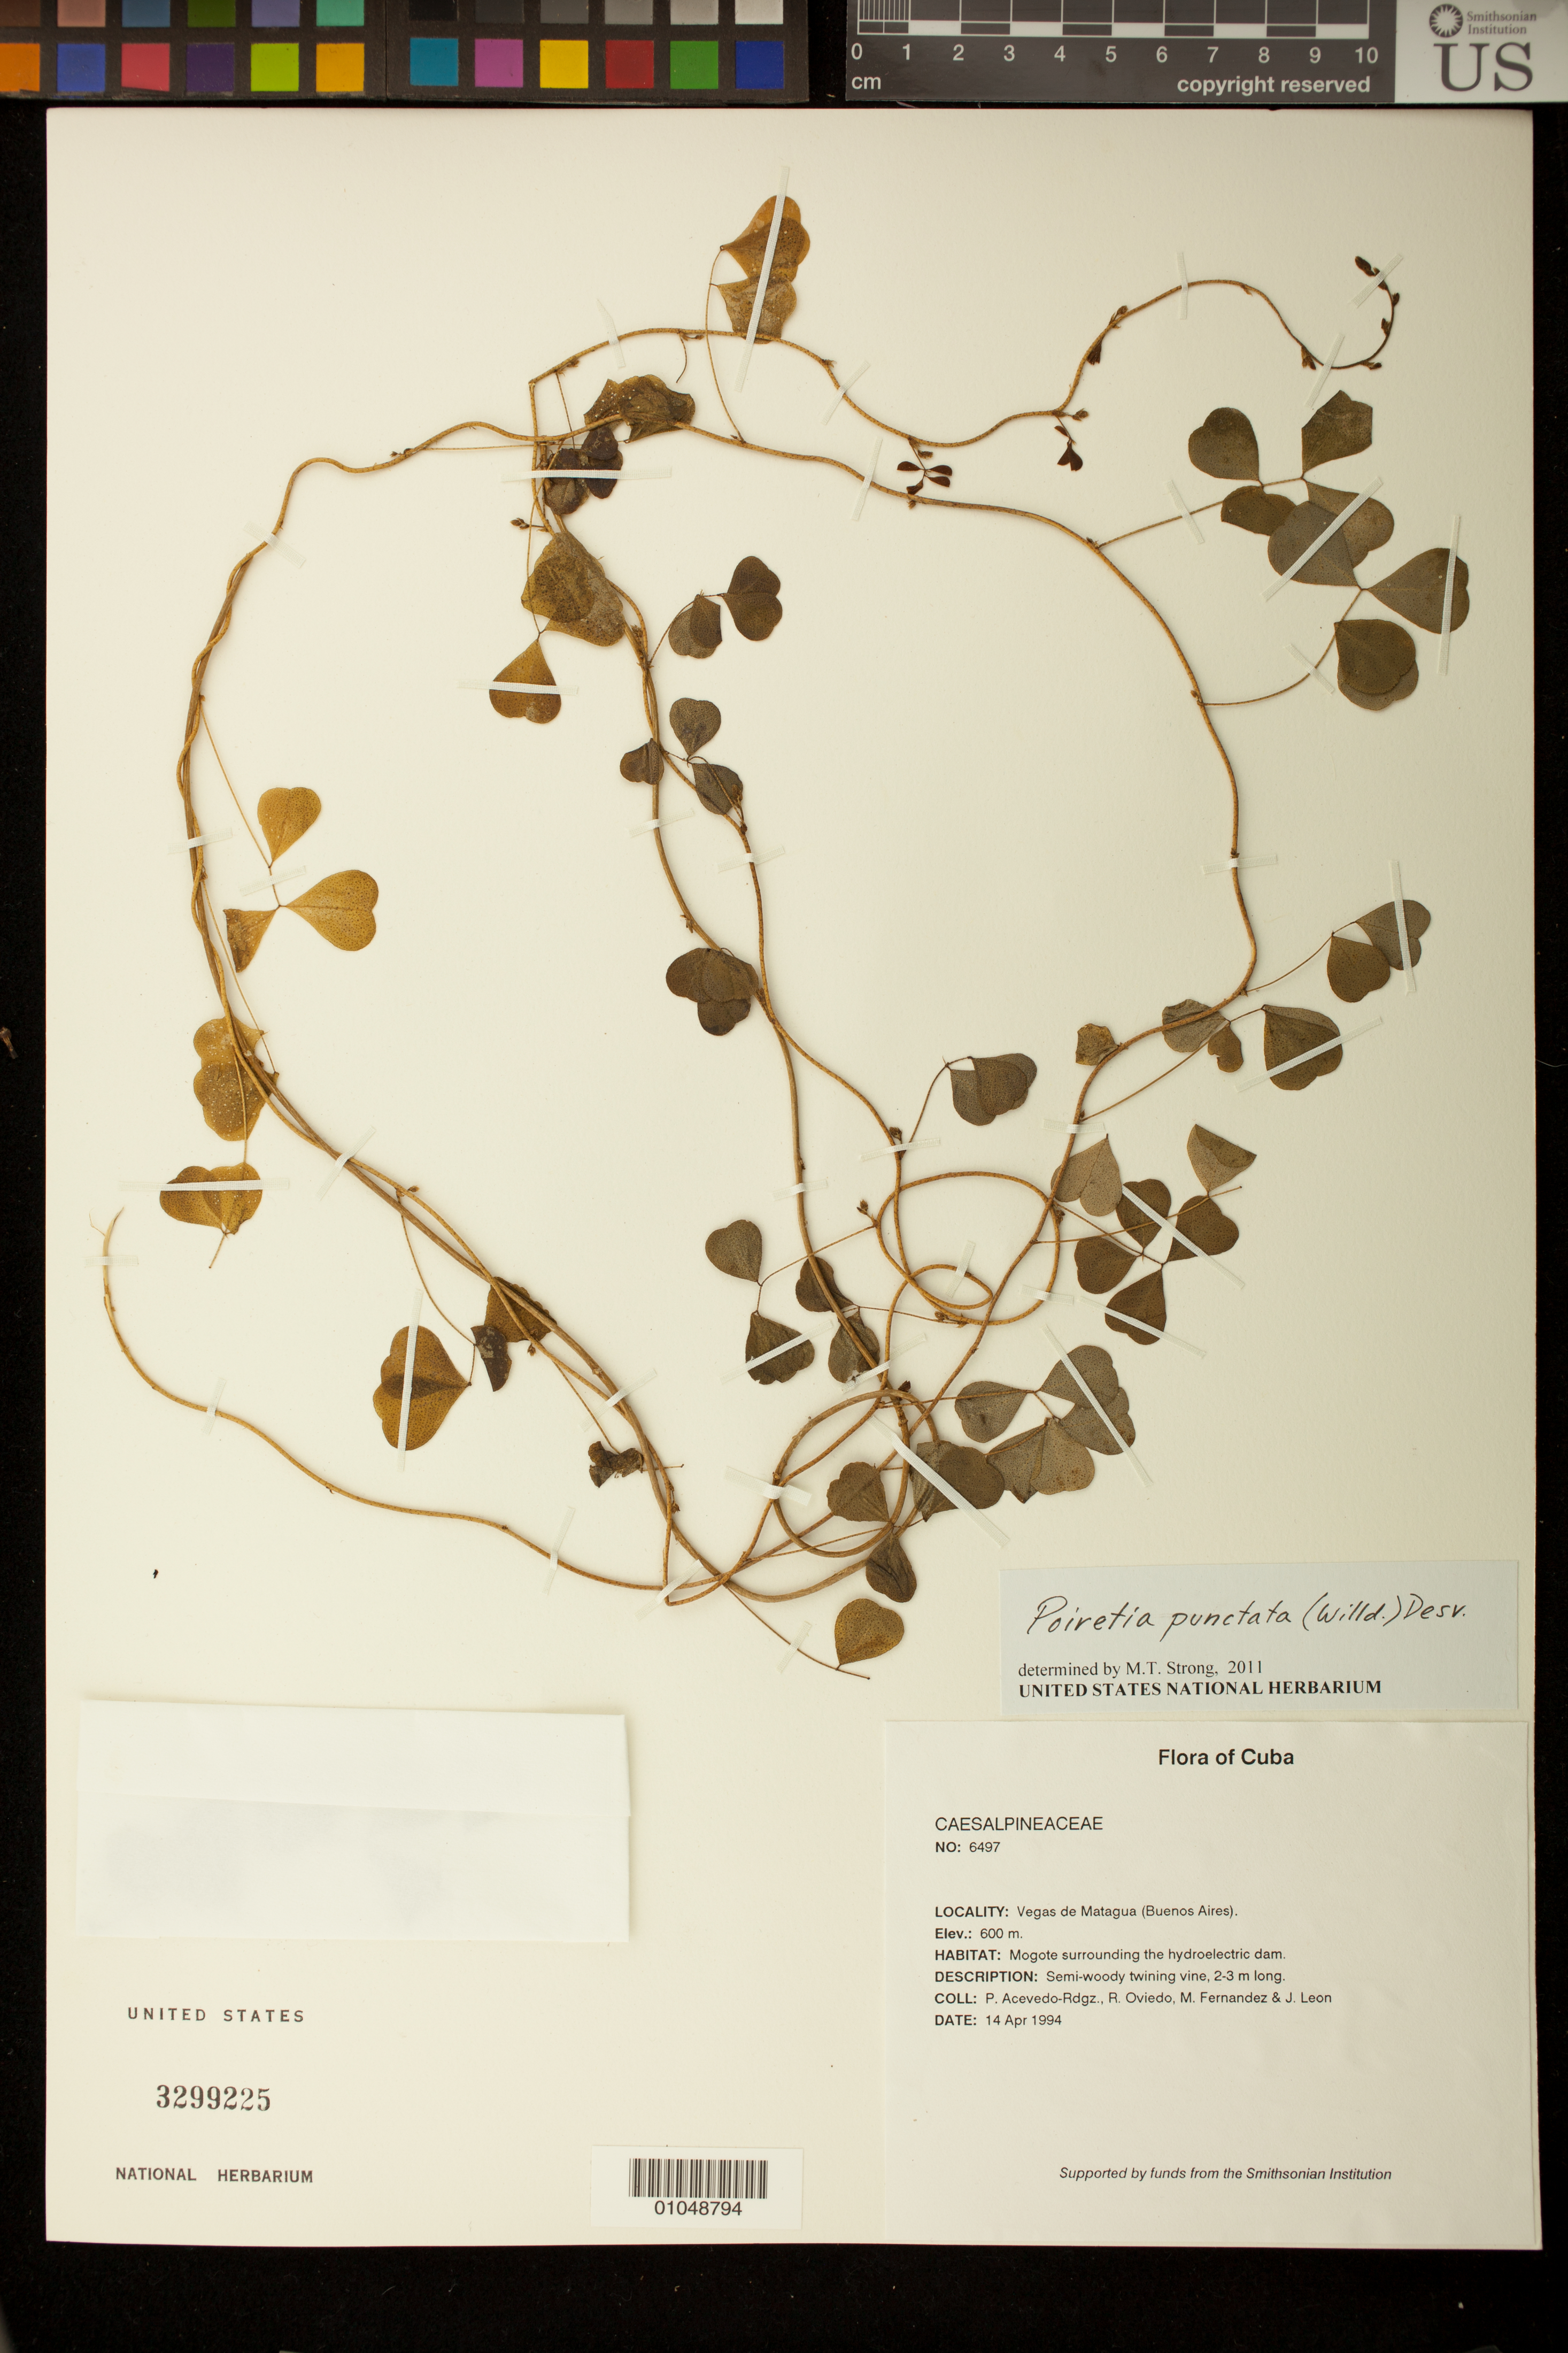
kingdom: Plantae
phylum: Tracheophyta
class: Magnoliopsida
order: Fabales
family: Fabaceae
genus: Poiretia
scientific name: Poiretia scandens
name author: Vent.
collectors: P. Acevedo-Rodr., R. Oviedo, M. Fernández & J. León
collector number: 6497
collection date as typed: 14 Apr 1994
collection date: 1994-04-14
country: Cuba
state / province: Cienfuegos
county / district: Municipio de Cumanayagua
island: Cuba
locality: Vegas de Matagua (Buenos Aires)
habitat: Mogote surrounding the hydroelectric dam.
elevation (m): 600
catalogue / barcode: US 3299225